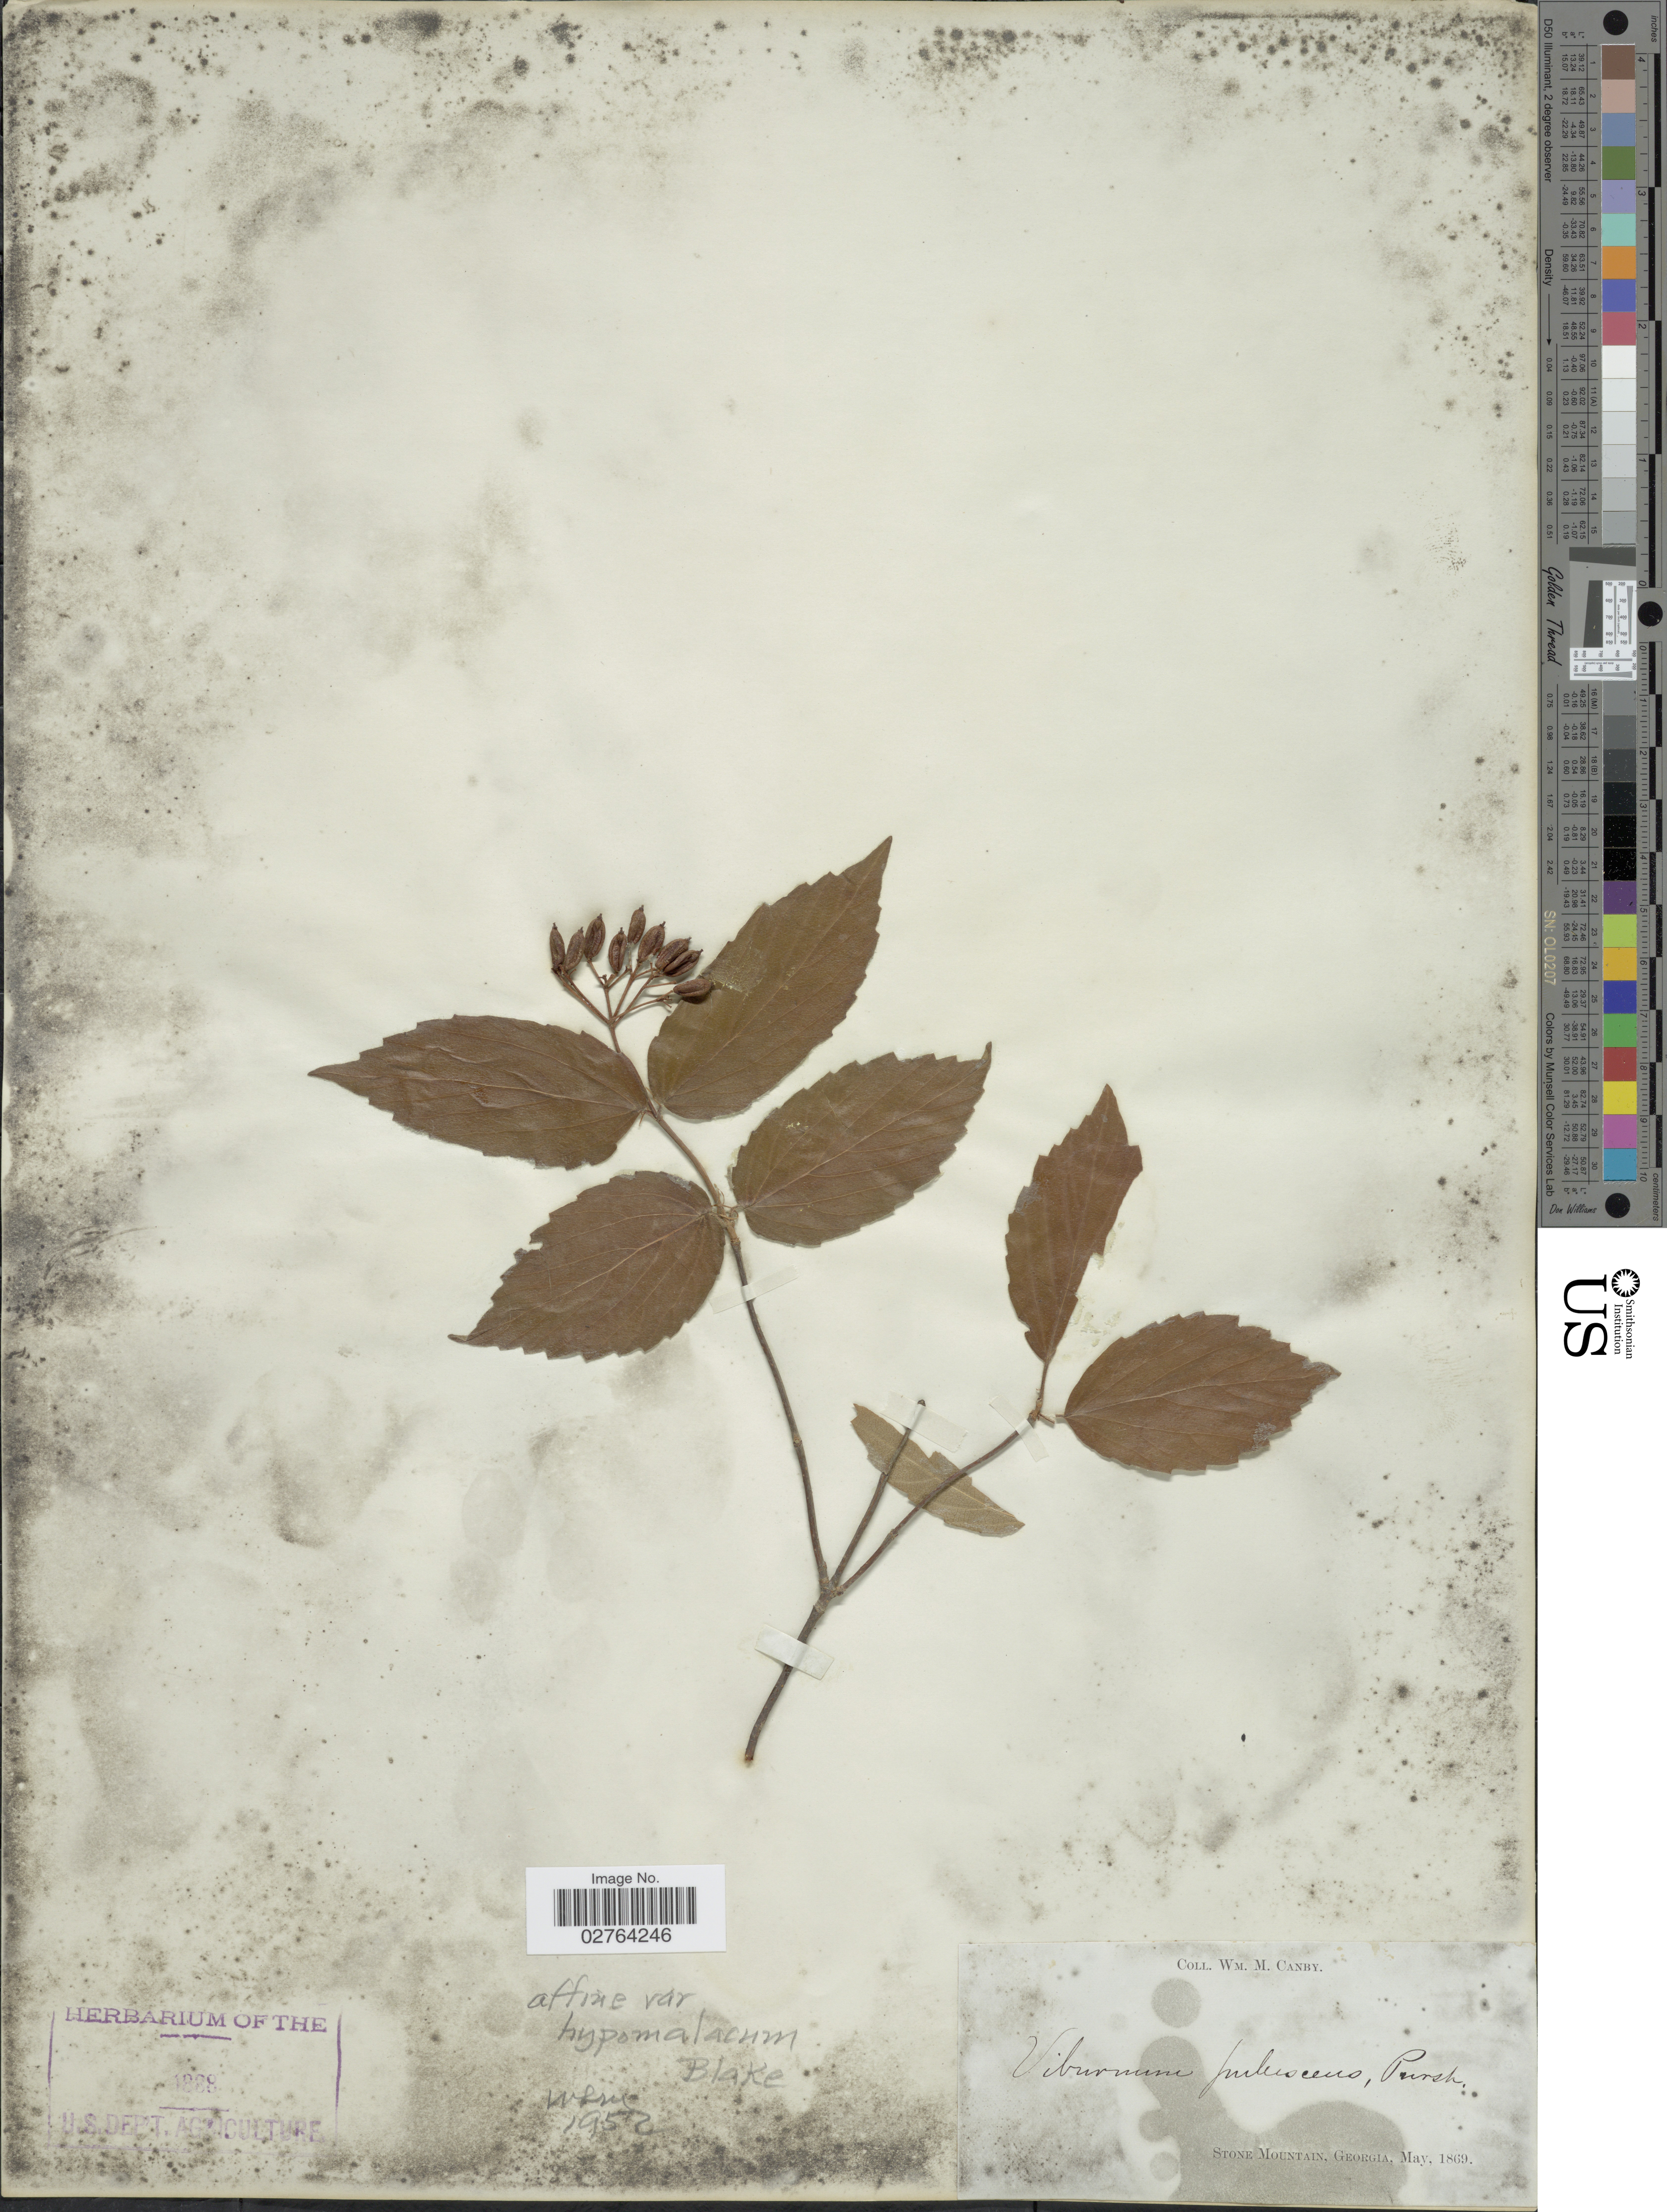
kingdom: Plantae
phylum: Tracheophyta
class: Magnoliopsida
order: Dipsacales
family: Viburnaceae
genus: Viburnum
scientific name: Viburnum rafinesqueanum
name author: Schult.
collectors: W. M. Canby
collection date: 1869-05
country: United States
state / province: Georgia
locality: Stone Mountain.